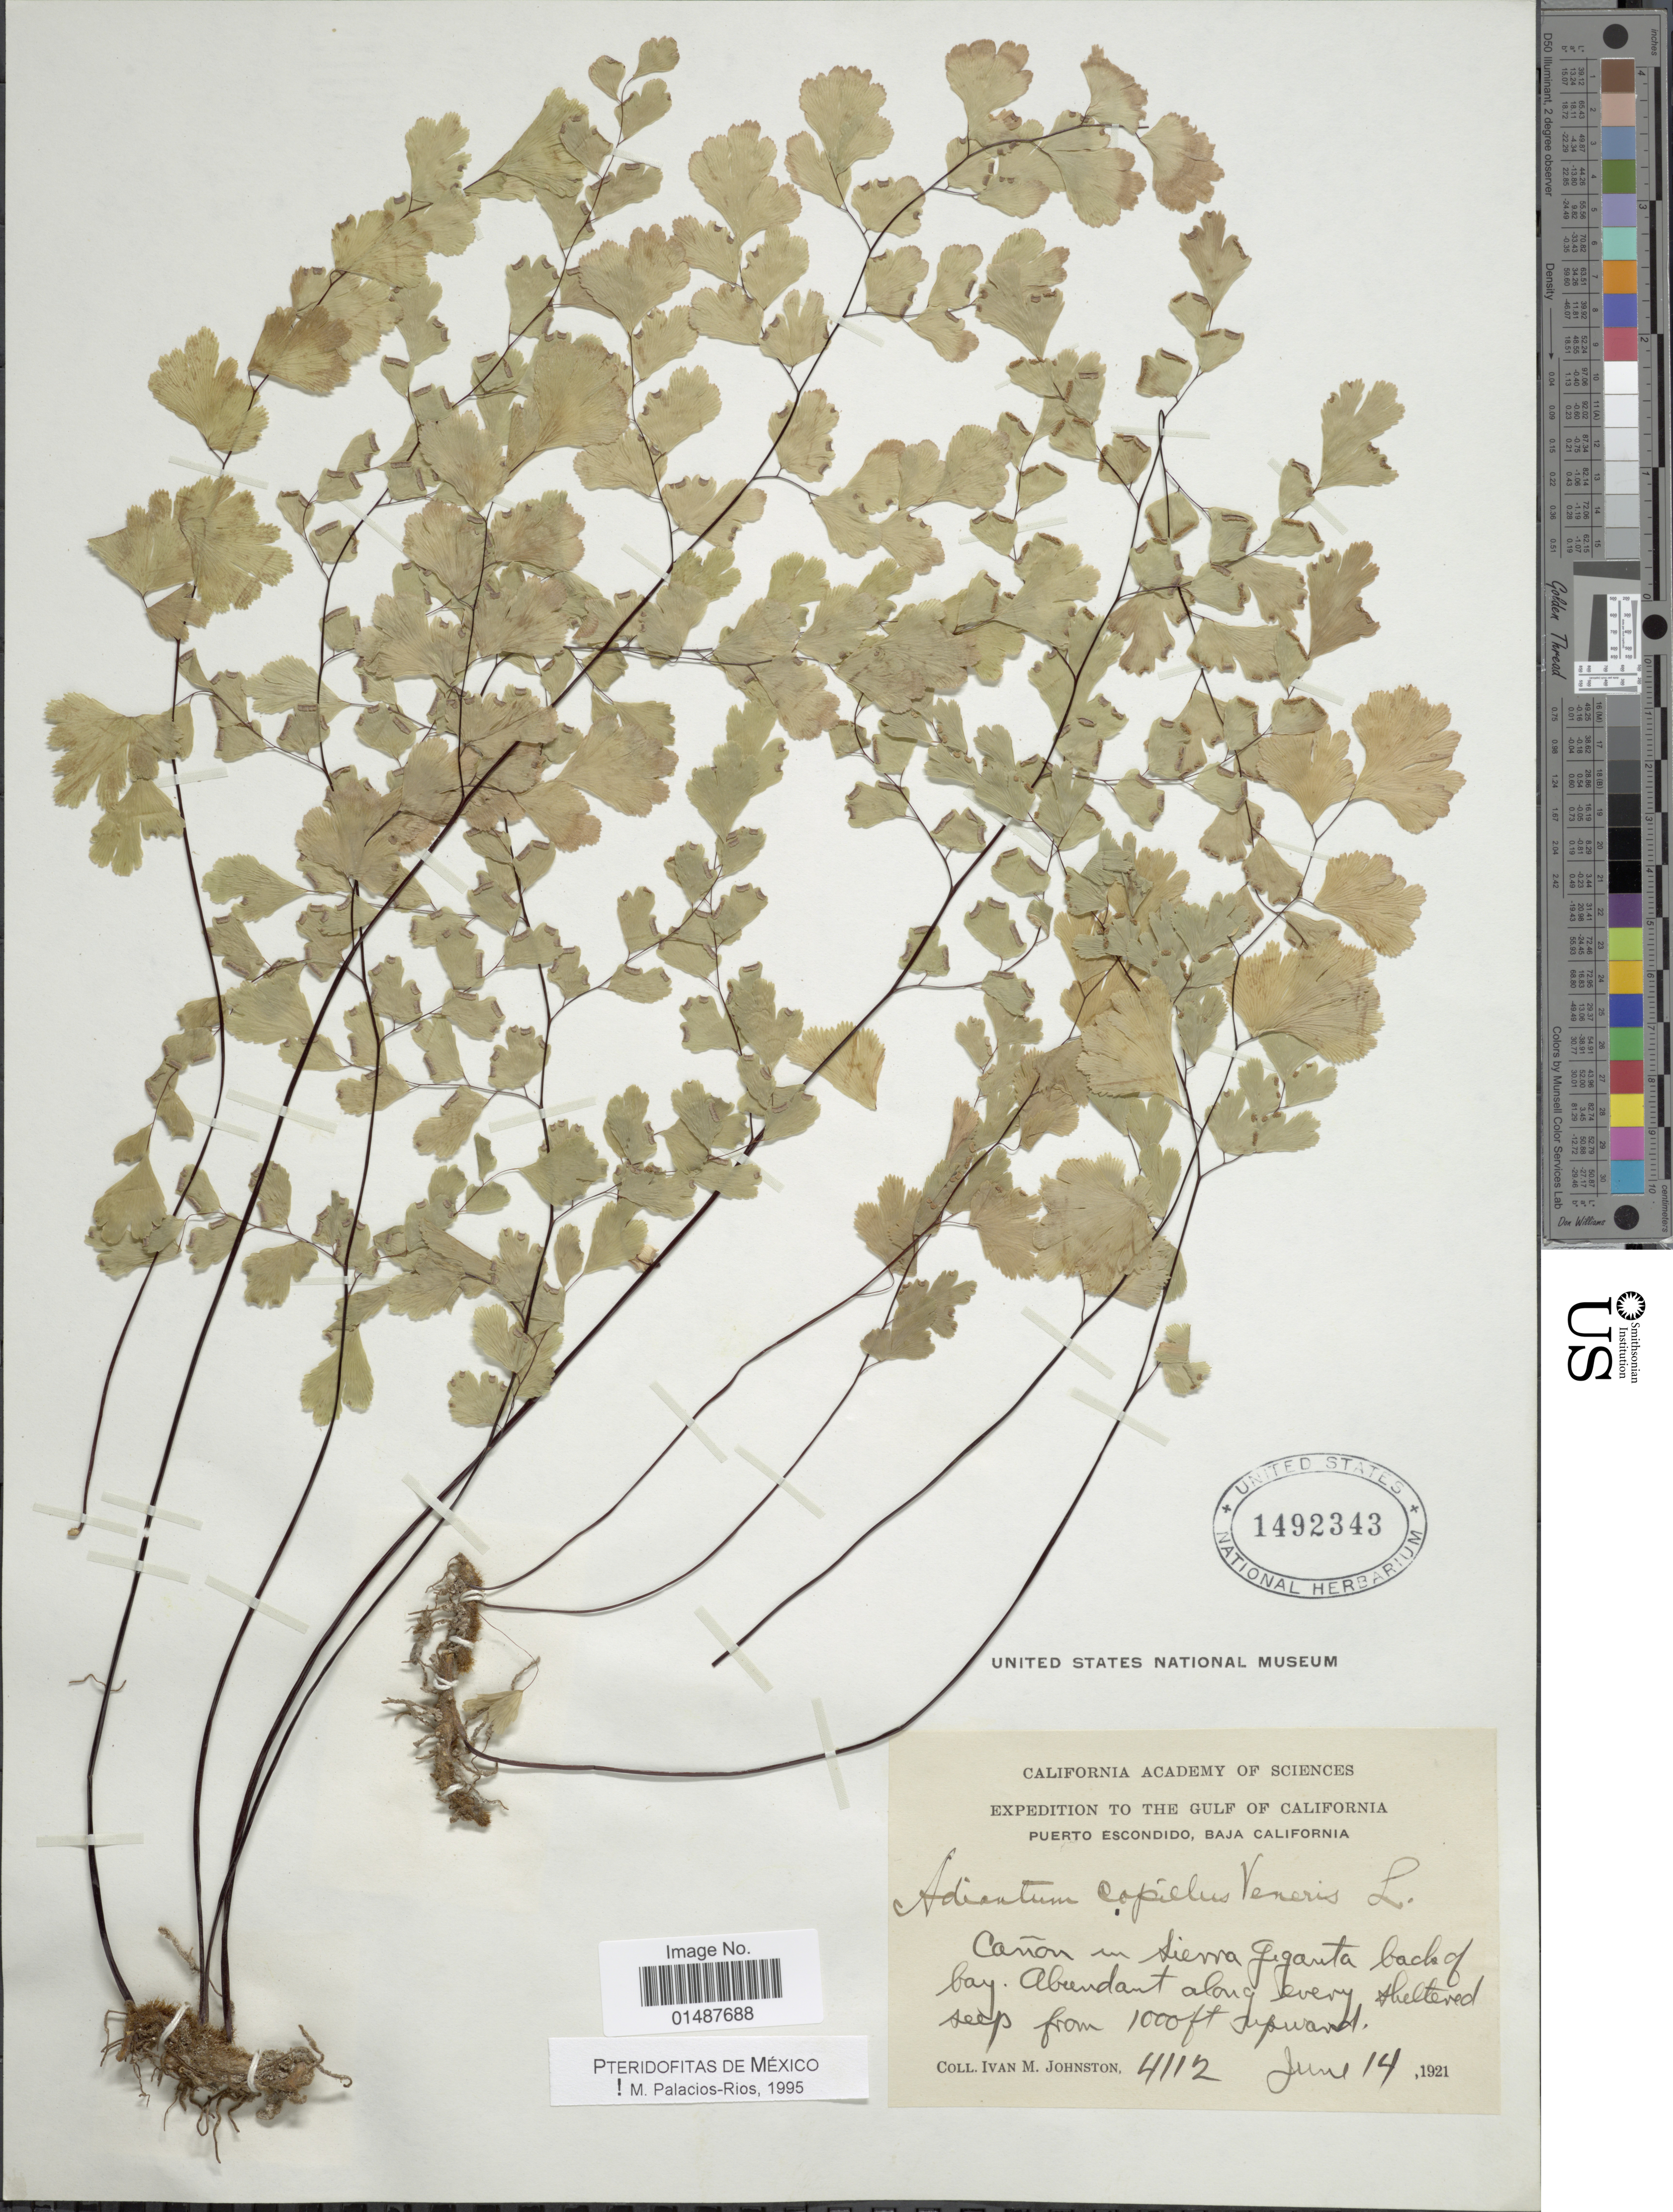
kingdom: Plantae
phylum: Tracheophyta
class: Polypodiopsida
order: Polypodiales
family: Pteridaceae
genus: Adiantum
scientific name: Adiantum capillus-veneris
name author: L.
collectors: I.M. Johnston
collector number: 4112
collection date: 1921-06-14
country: Mexico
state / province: Baja California Sur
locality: Gulf of California, Puerto Escondido, Baja California, Canon in Sierra giganta back of bay, abundant along every sheltered seep from 1000 ft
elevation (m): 305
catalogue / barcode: US 1492343